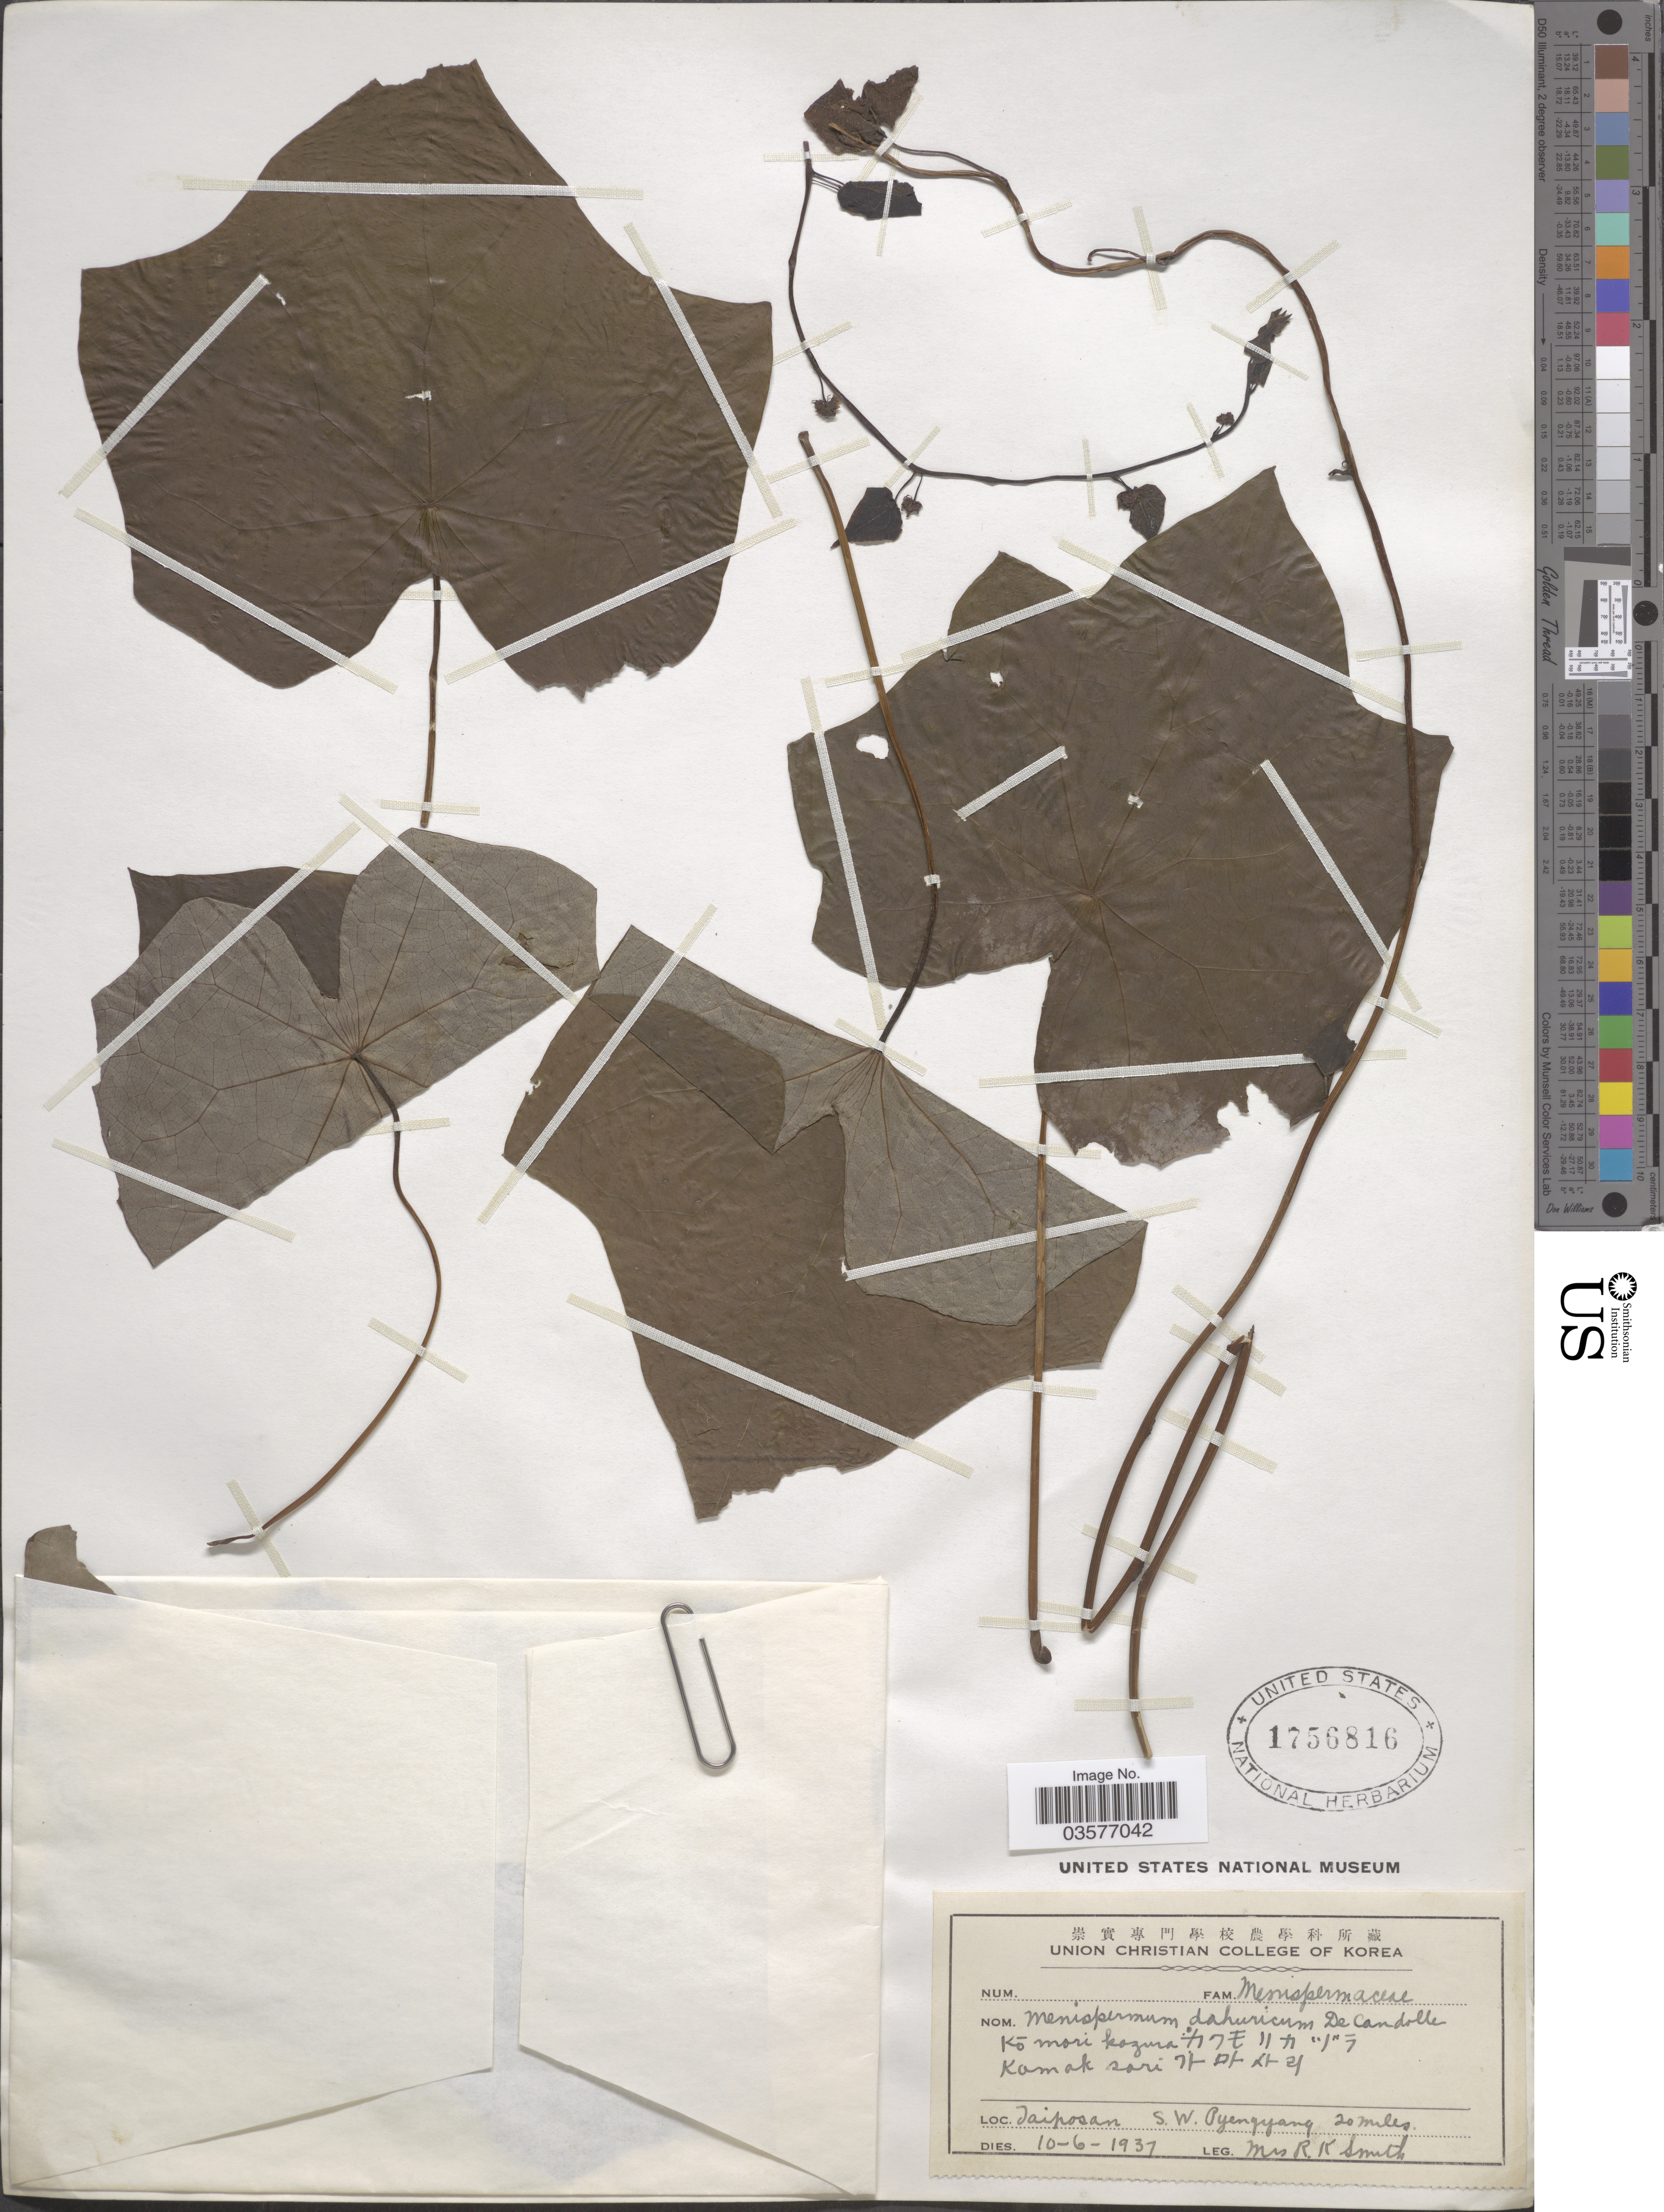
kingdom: Plantae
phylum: Tracheophyta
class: Magnoliopsida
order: Ranunculales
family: Menispermaceae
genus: Menispermum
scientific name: Menispermum dauricum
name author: DC.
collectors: Mrs. R. K. Smith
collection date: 1937-06-10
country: North Korea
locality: Taiposan. S.W. Pyengyang 20 miles.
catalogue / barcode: US 1756816